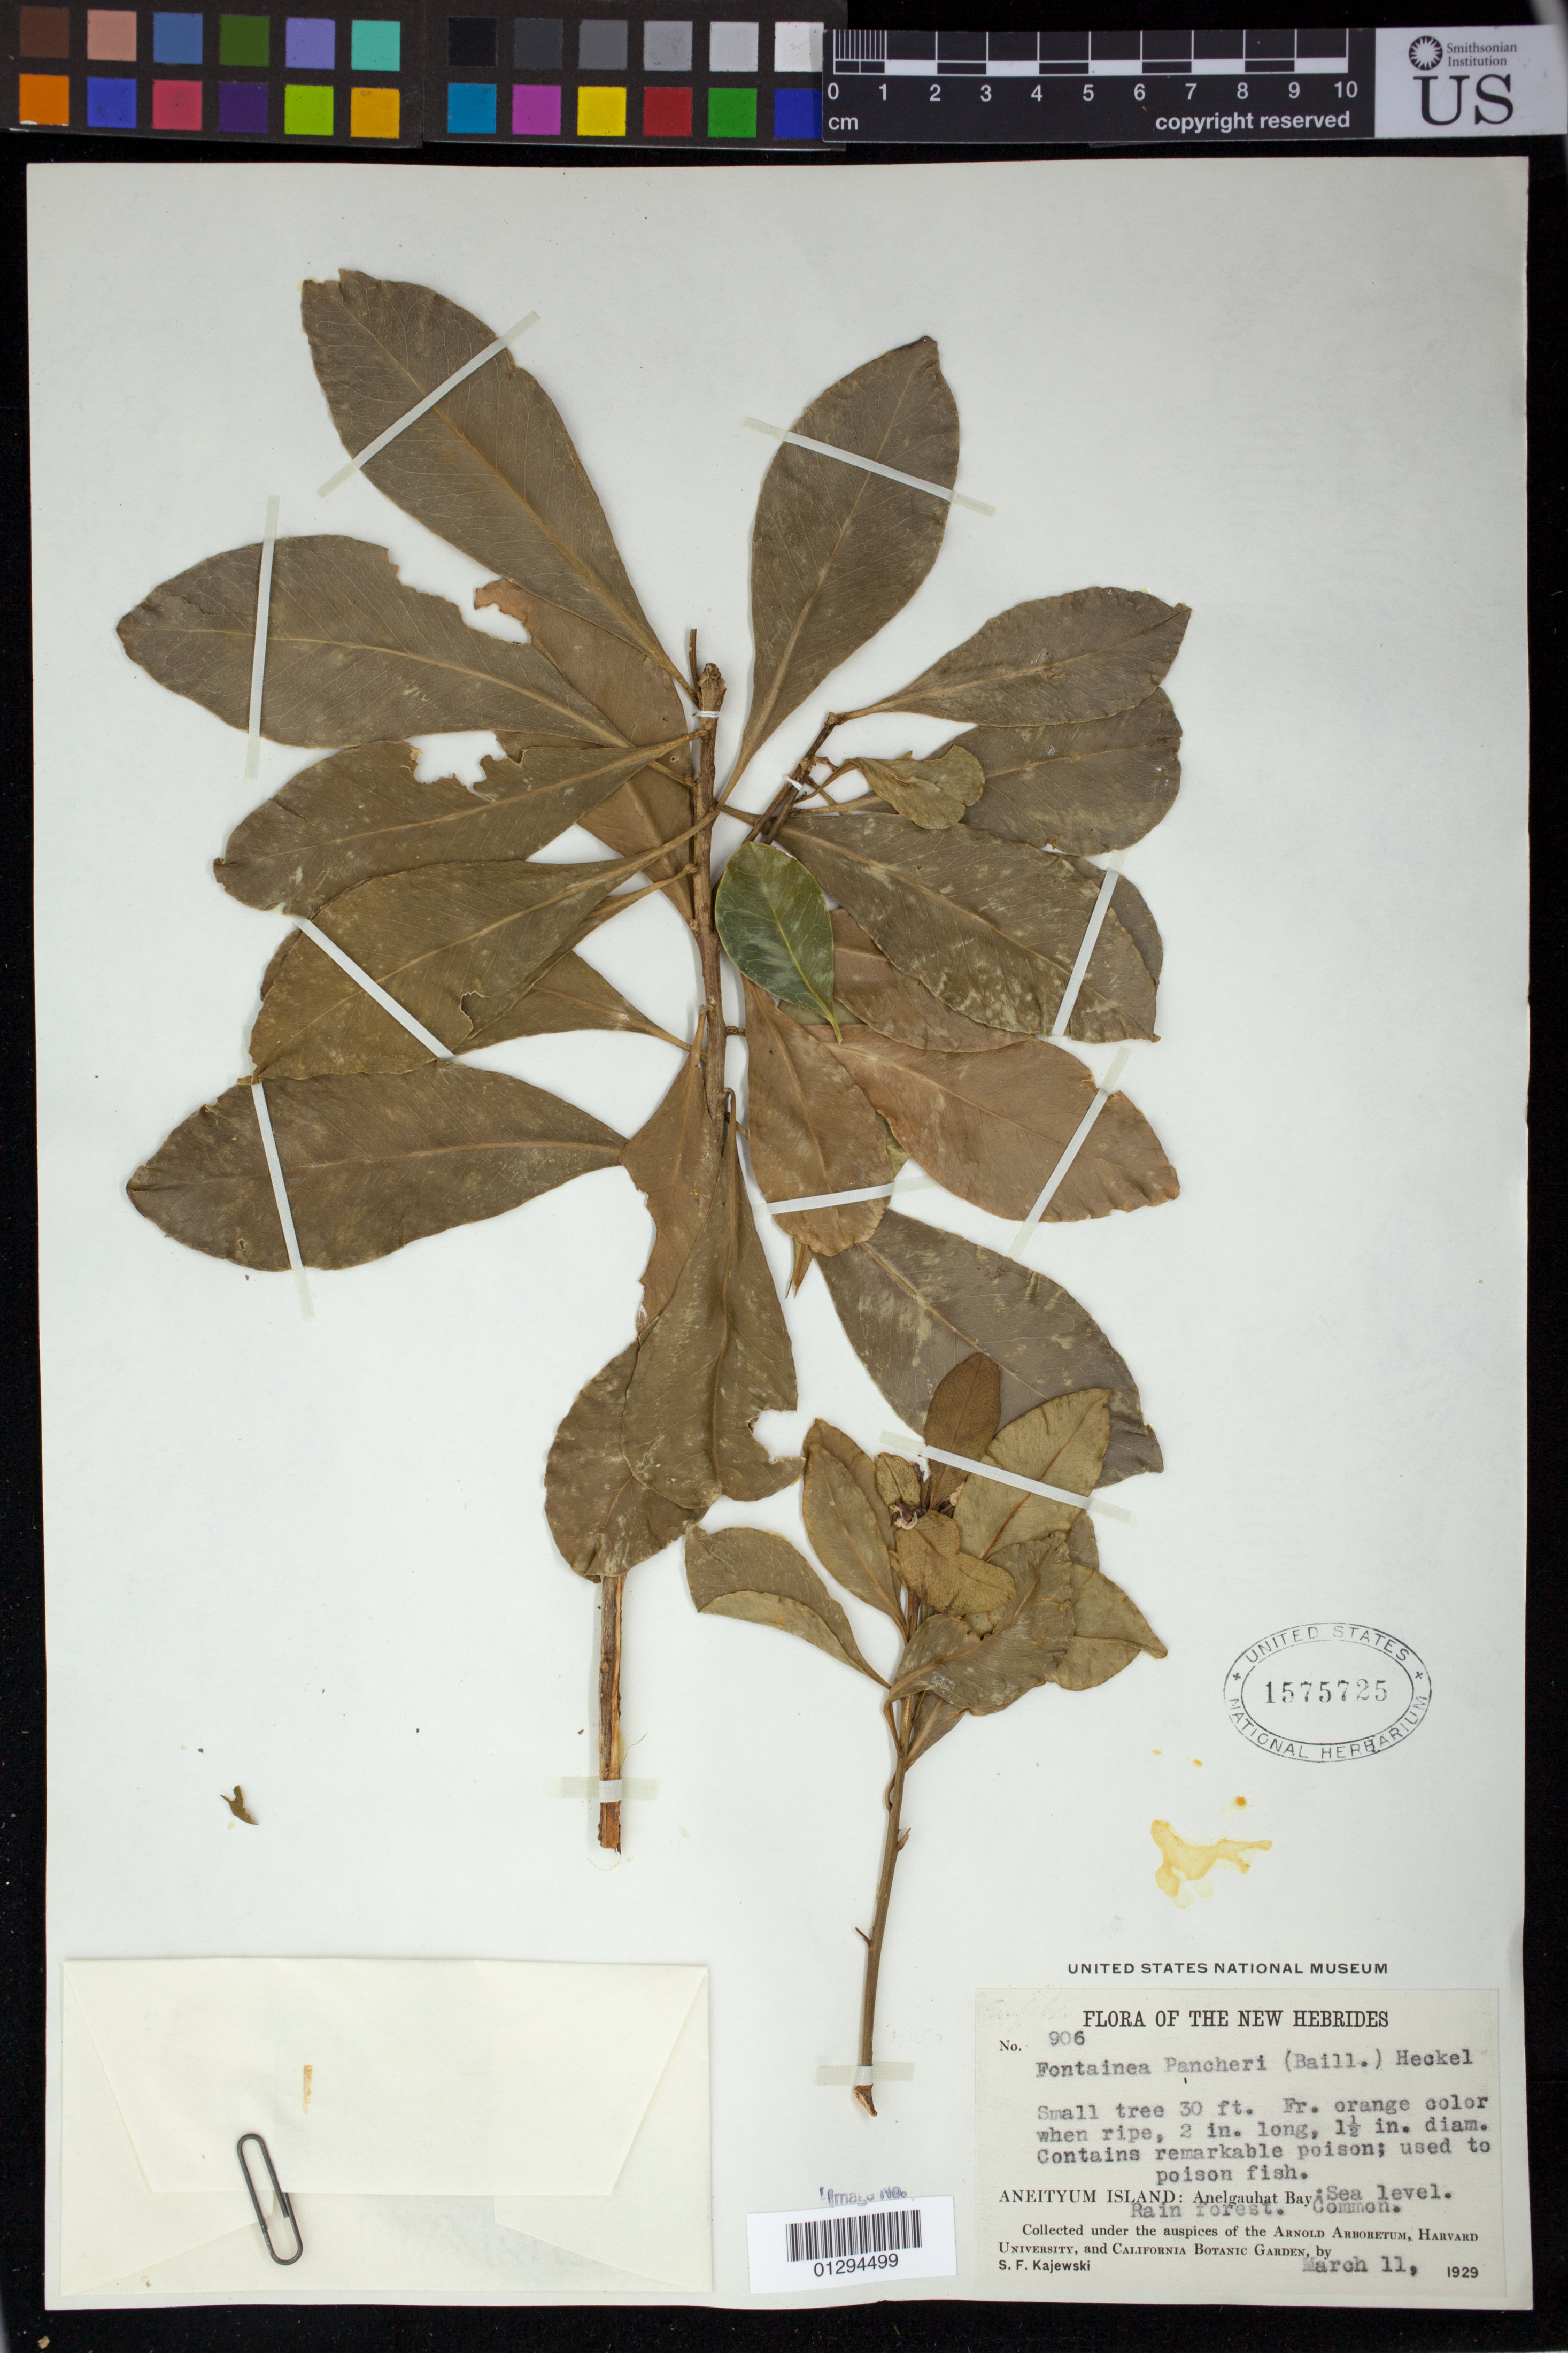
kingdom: Plantae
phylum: Tracheophyta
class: Magnoliopsida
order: Malpighiales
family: Euphorbiaceae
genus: Fontainea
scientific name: Fontainea pancheri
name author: (Baill.) Heckel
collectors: S. Kajewski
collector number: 906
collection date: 1929-03-11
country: Vanuatu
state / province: Tafea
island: Anatom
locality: Aneityum Island: Anelgauhat Bay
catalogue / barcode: US 1575725